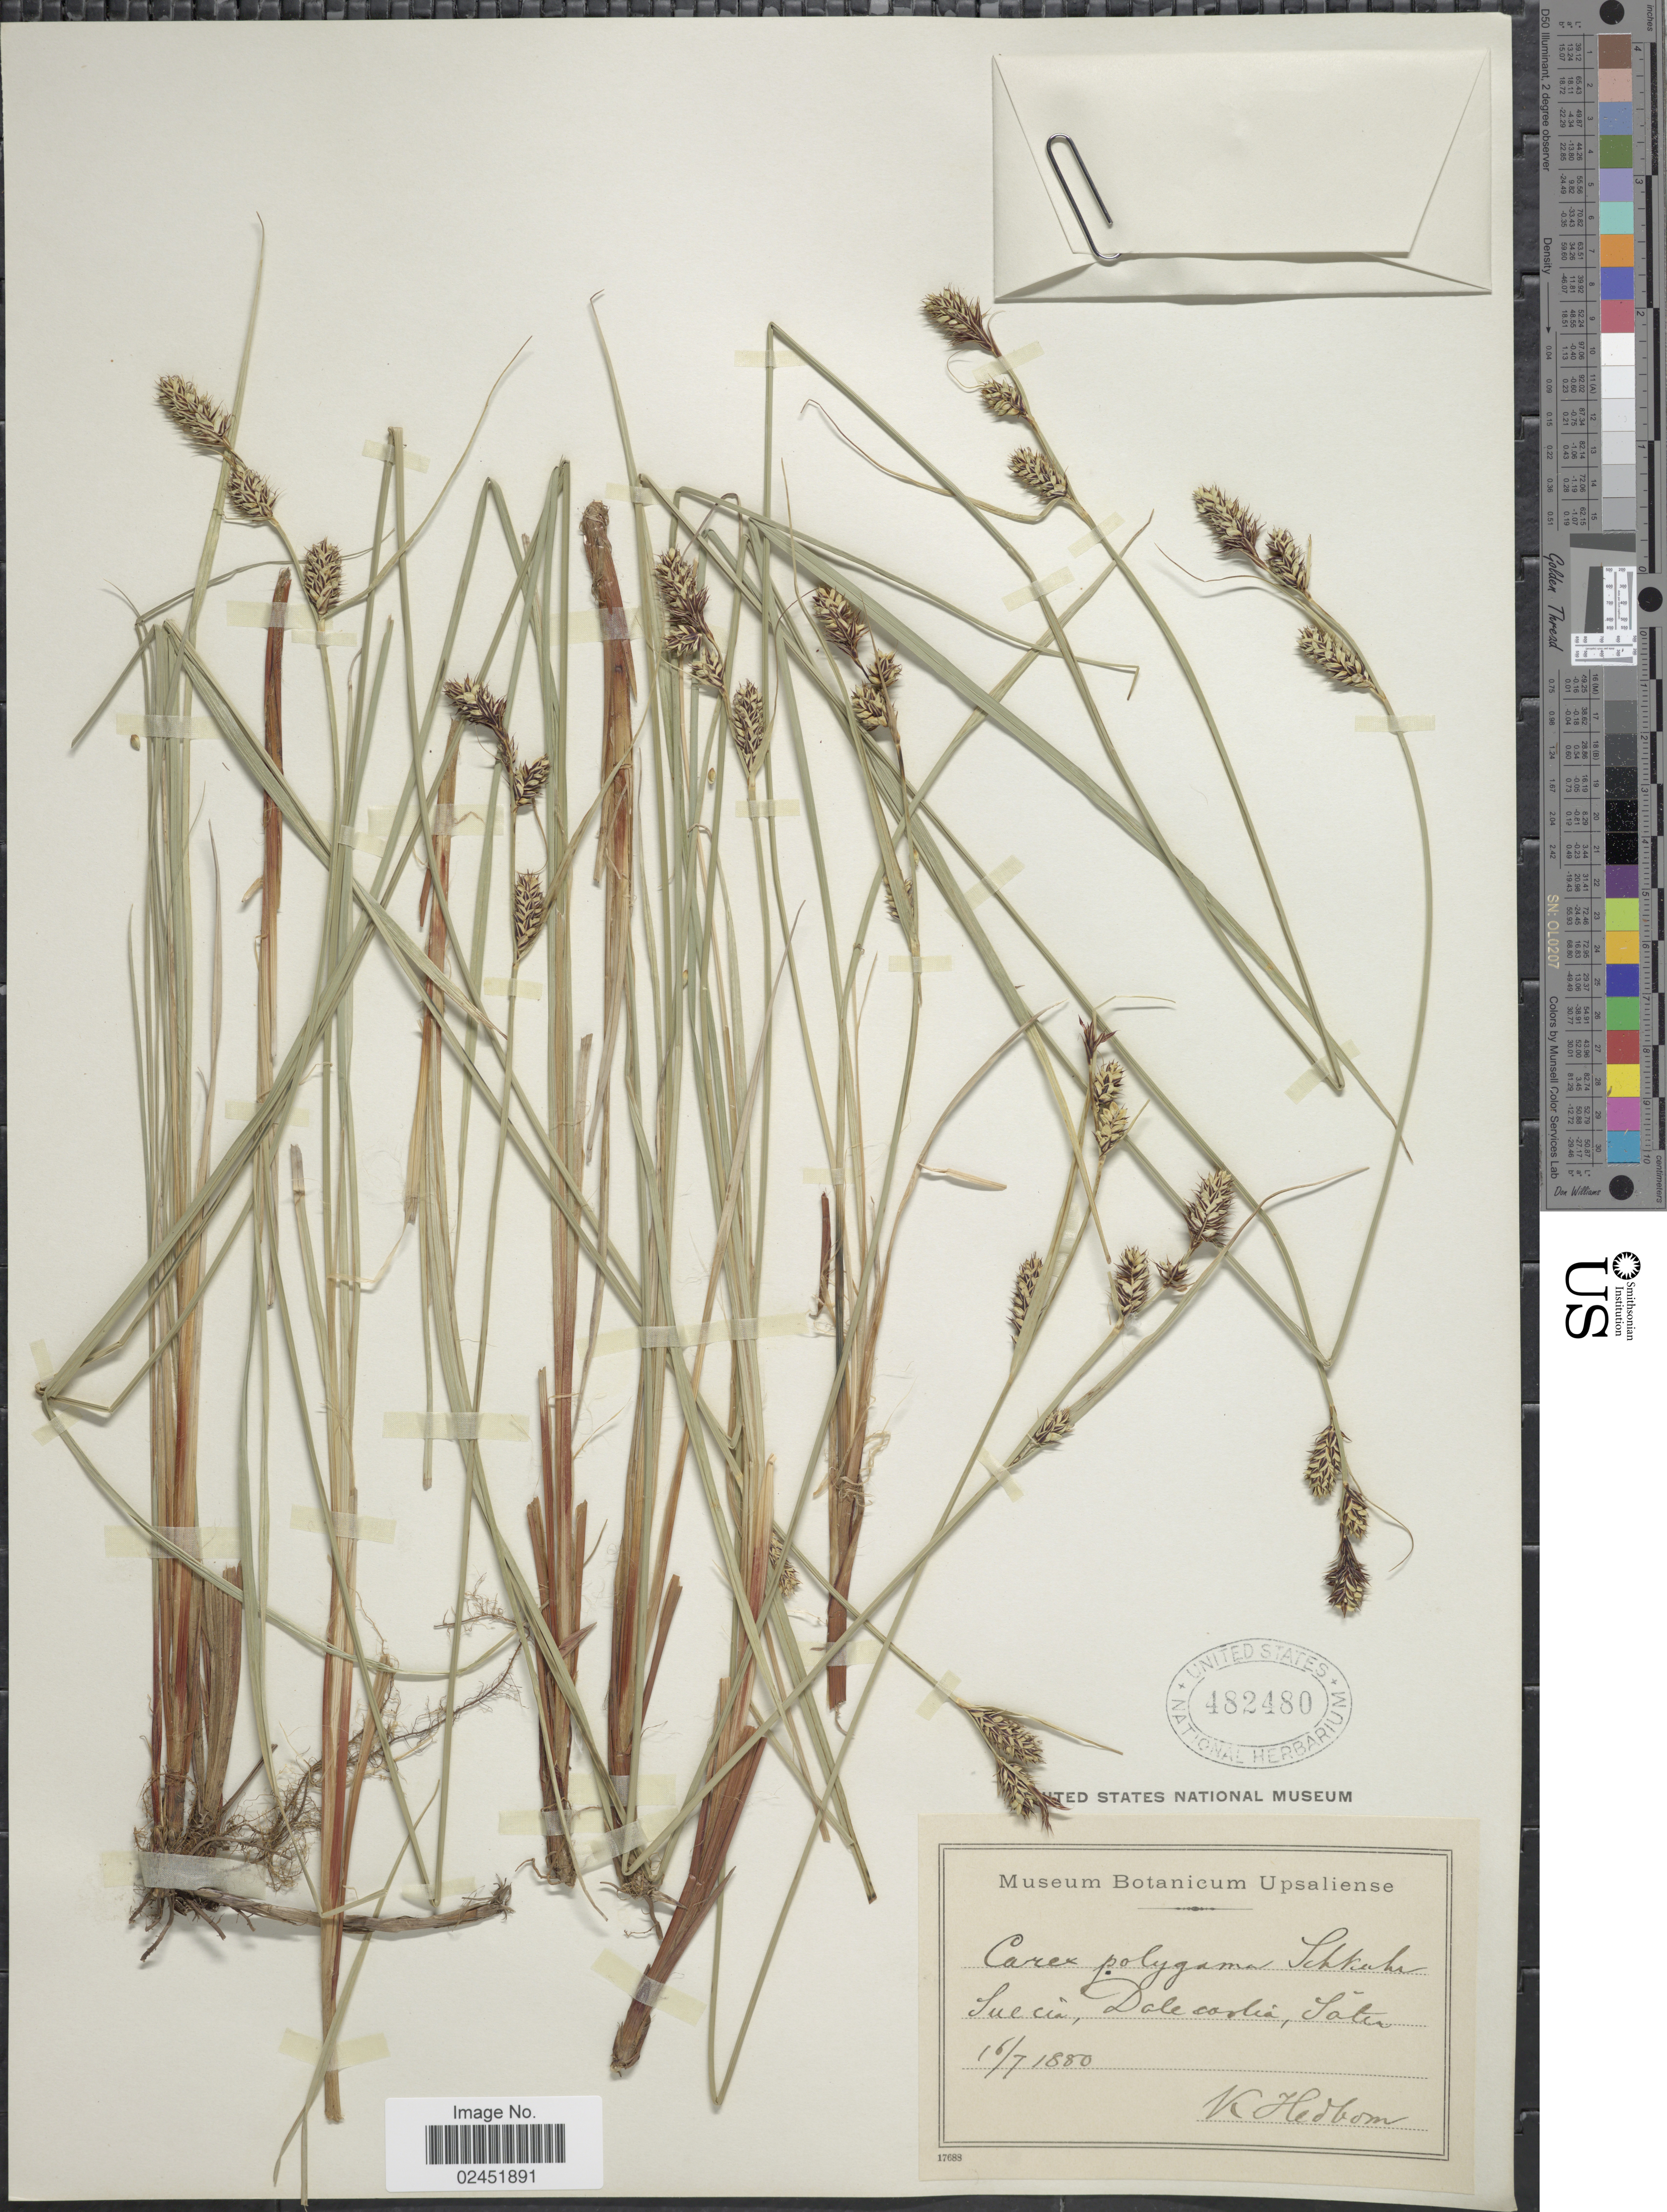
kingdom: Plantae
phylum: Tracheophyta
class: Liliopsida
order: Poales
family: Cyperaceae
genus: Carex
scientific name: Carex polygama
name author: J.F. Gmel.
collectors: K. Hedbom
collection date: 1880-07-16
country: Sweden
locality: Suecia, Dale costia, Sater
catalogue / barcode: US 482480